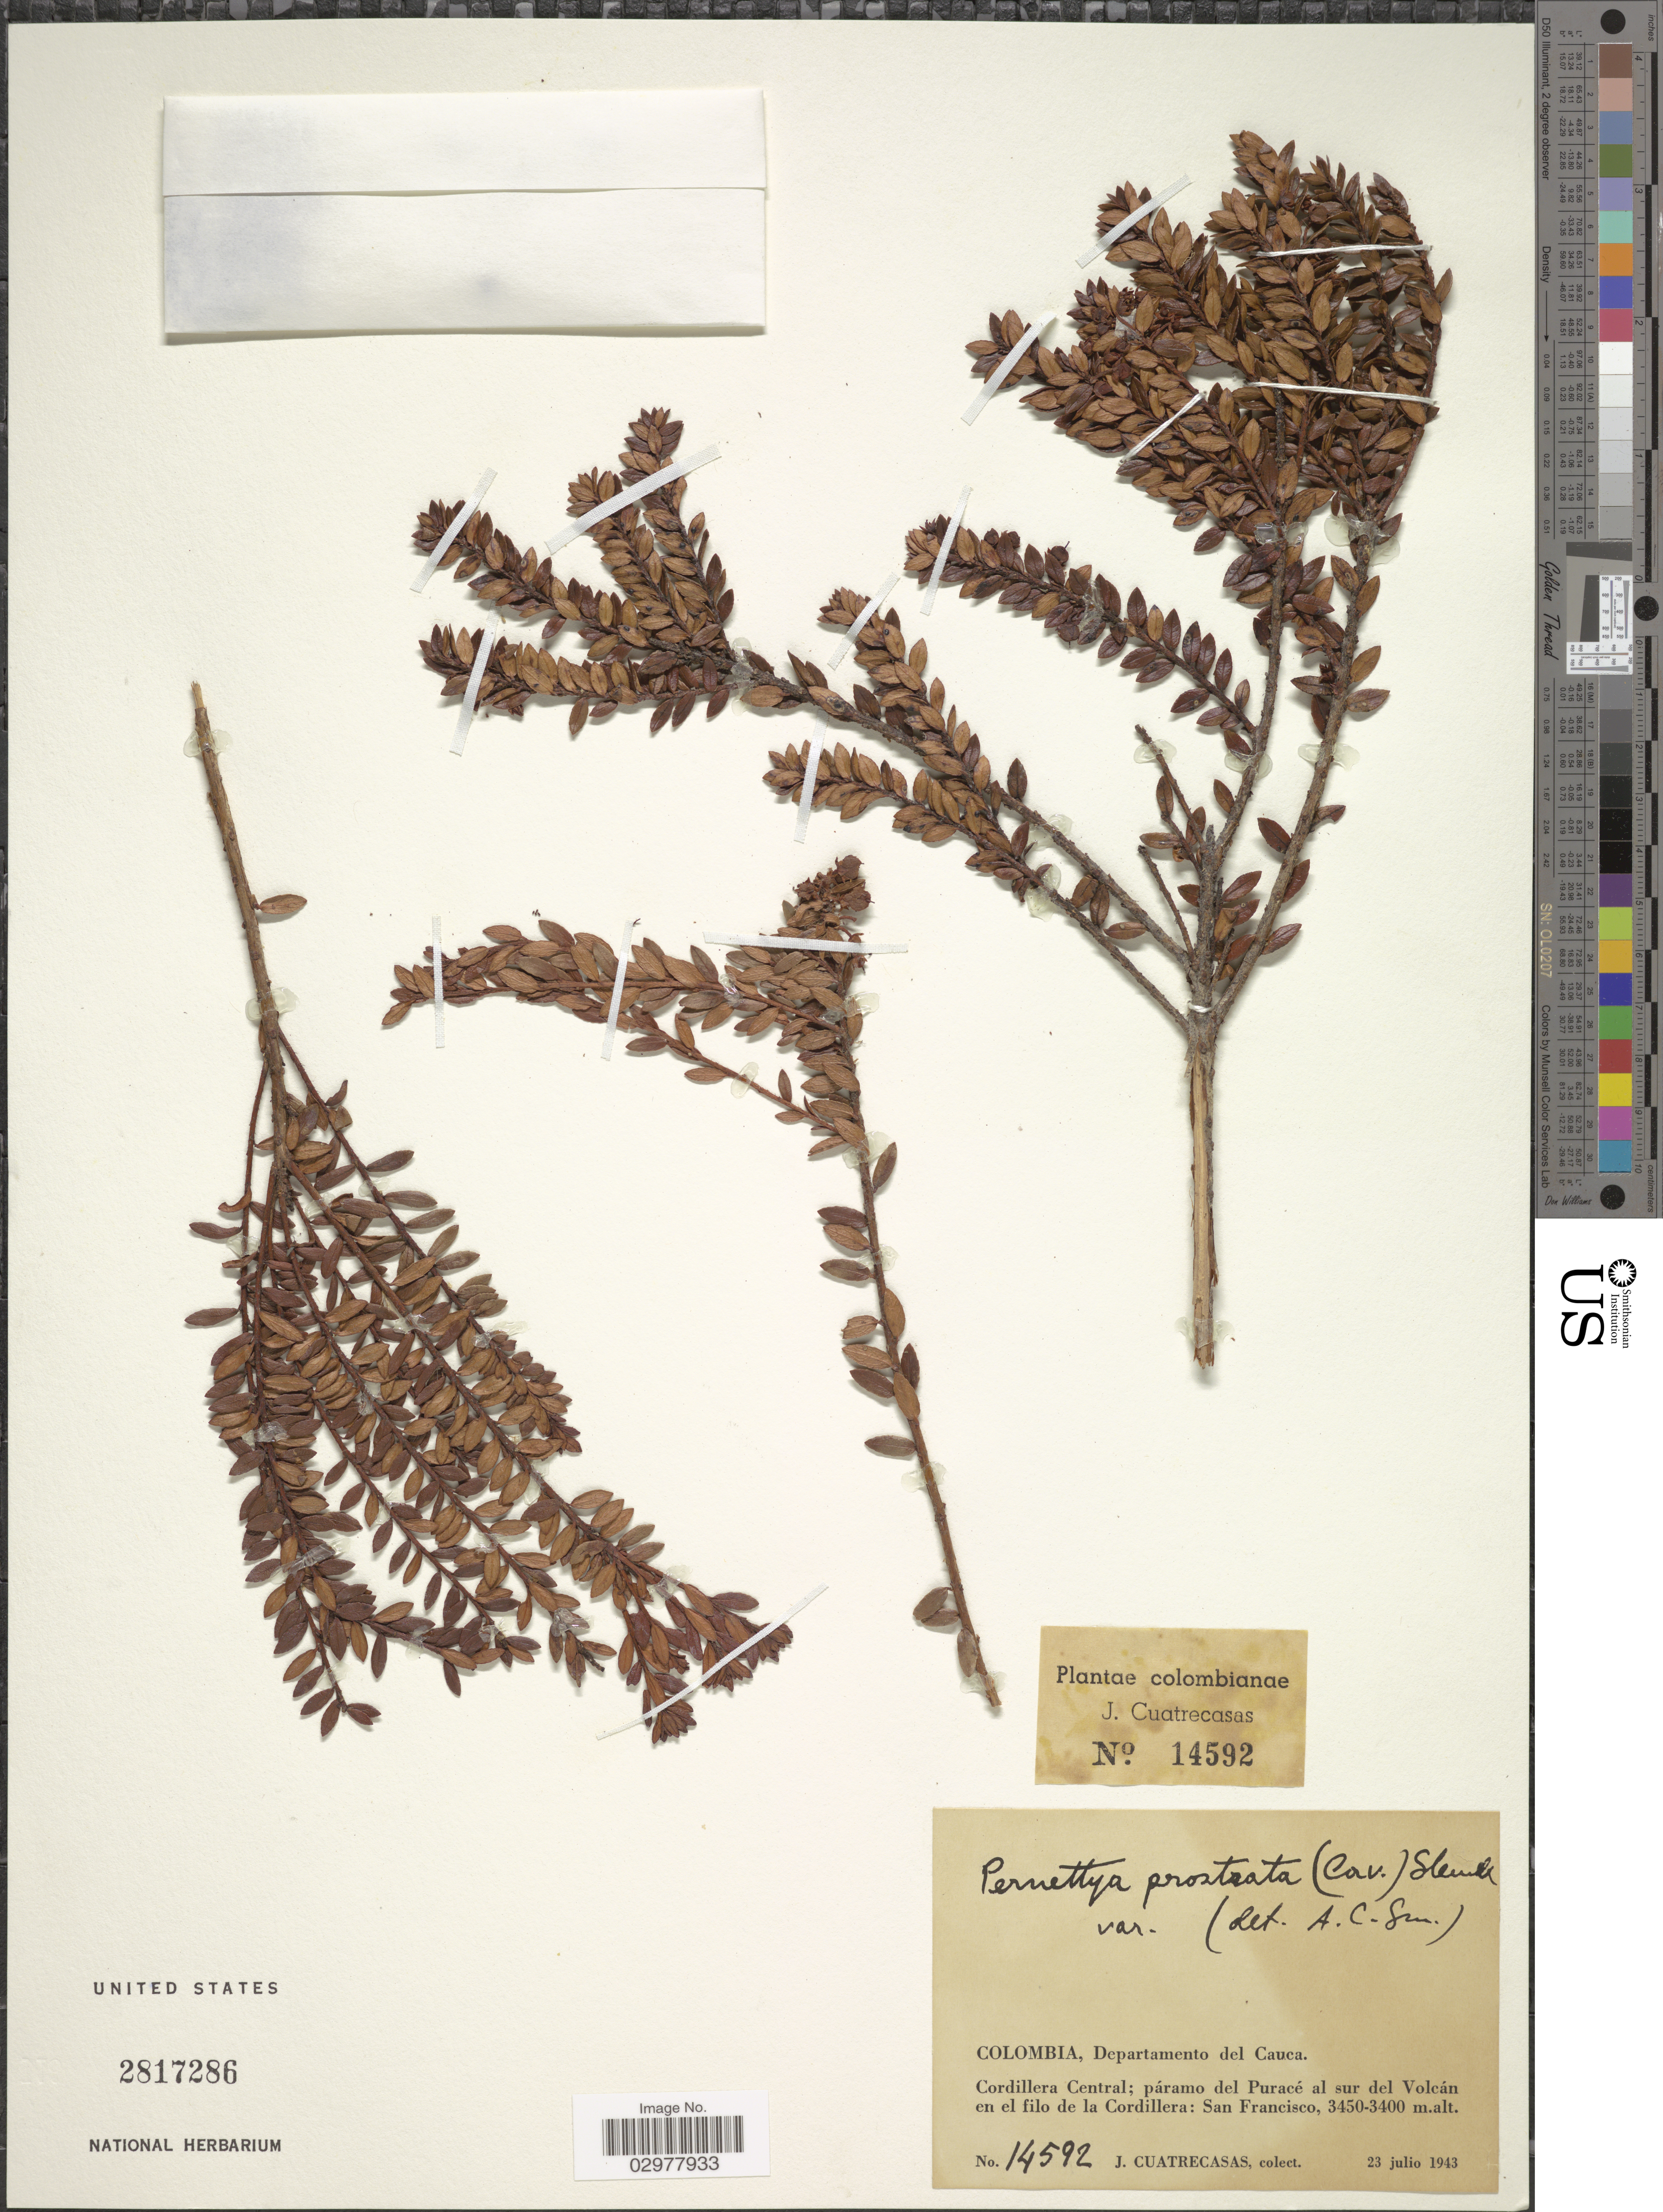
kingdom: Plantae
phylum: Tracheophyta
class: Magnoliopsida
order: Ericales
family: Ericaceae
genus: Pernettya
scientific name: Pernettya prostrata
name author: (Cav.) DC.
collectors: J. Cuatrecasas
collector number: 14592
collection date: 1943-07-23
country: Colombia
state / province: Cauca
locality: Departamento del Cauca. Cordillera Central; páramo del Puracé al sur del Volcán en el filo de la Cordillera: San Francisco.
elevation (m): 3400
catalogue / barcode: US 2817286